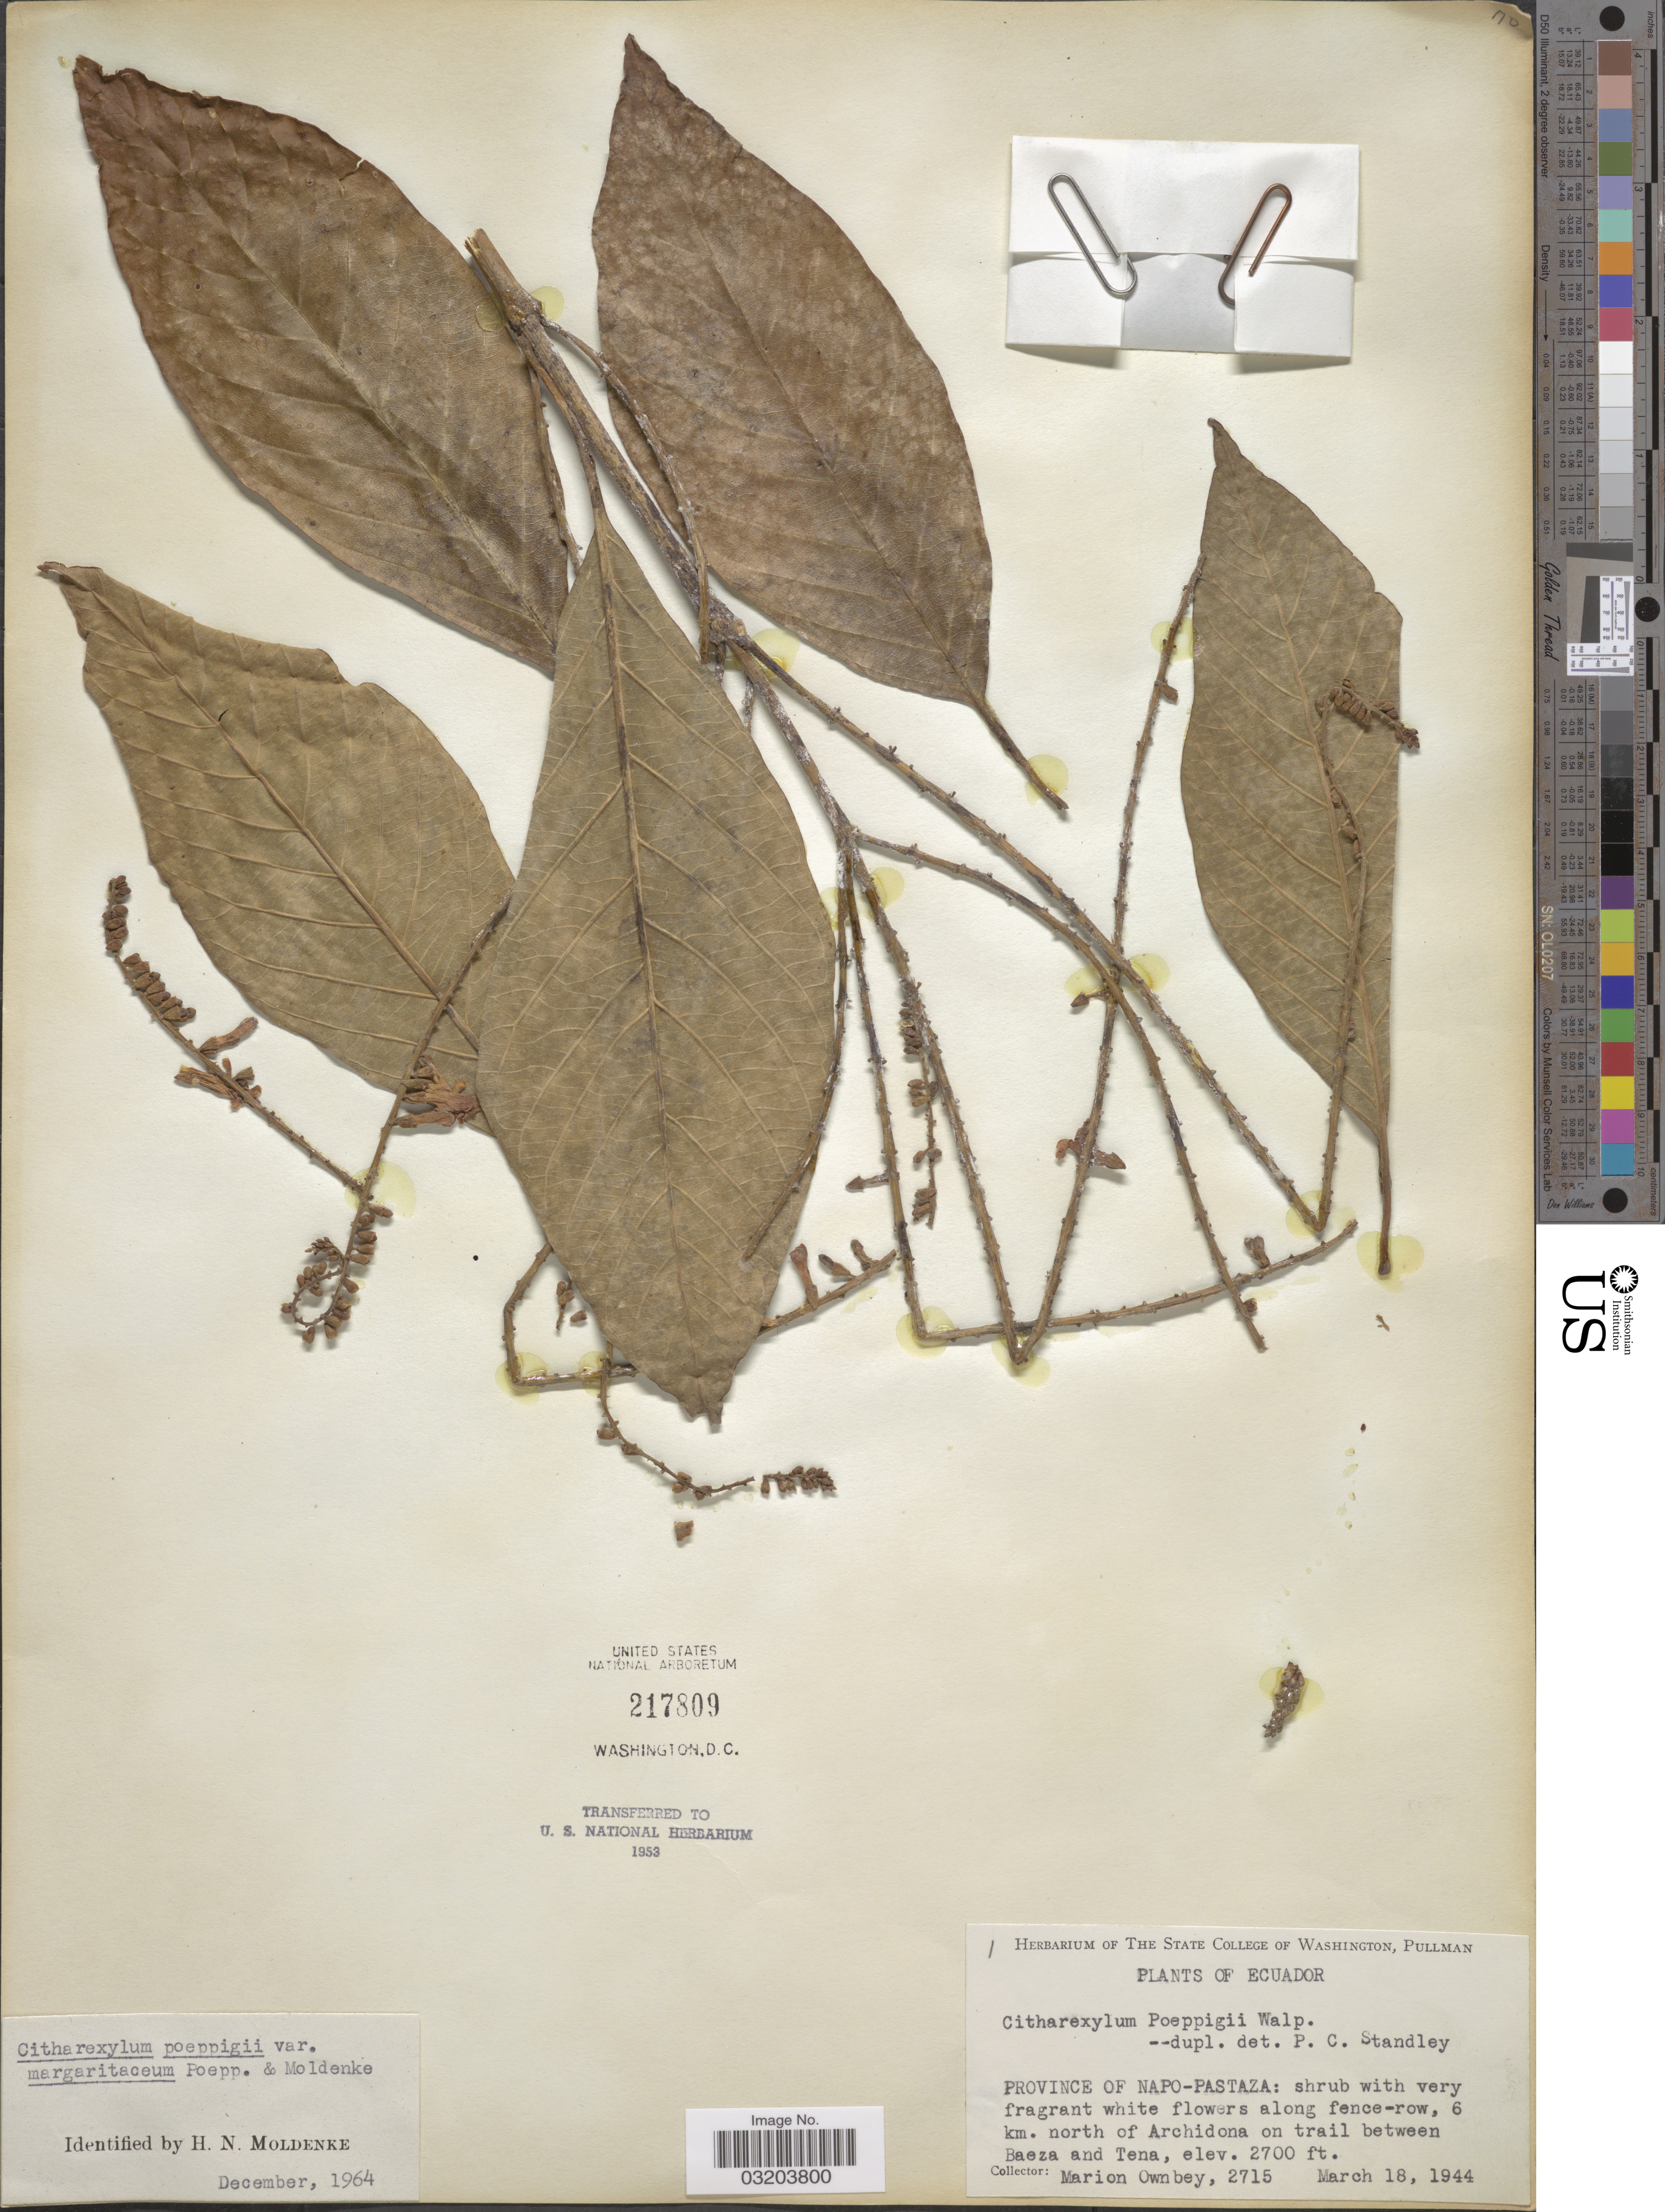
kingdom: Plantae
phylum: Tracheophyta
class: Magnoliopsida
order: Lamiales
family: Verbenaceae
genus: Citharexylum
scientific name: Citharexylum poeppigii var. margaritaceum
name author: Moldenke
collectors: M. Ownbey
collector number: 2715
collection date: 1944-03-18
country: Ecuador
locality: Province of Napo-Pastaza: 6 km. north of Archidona on trail between Baeza and Tena.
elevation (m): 823